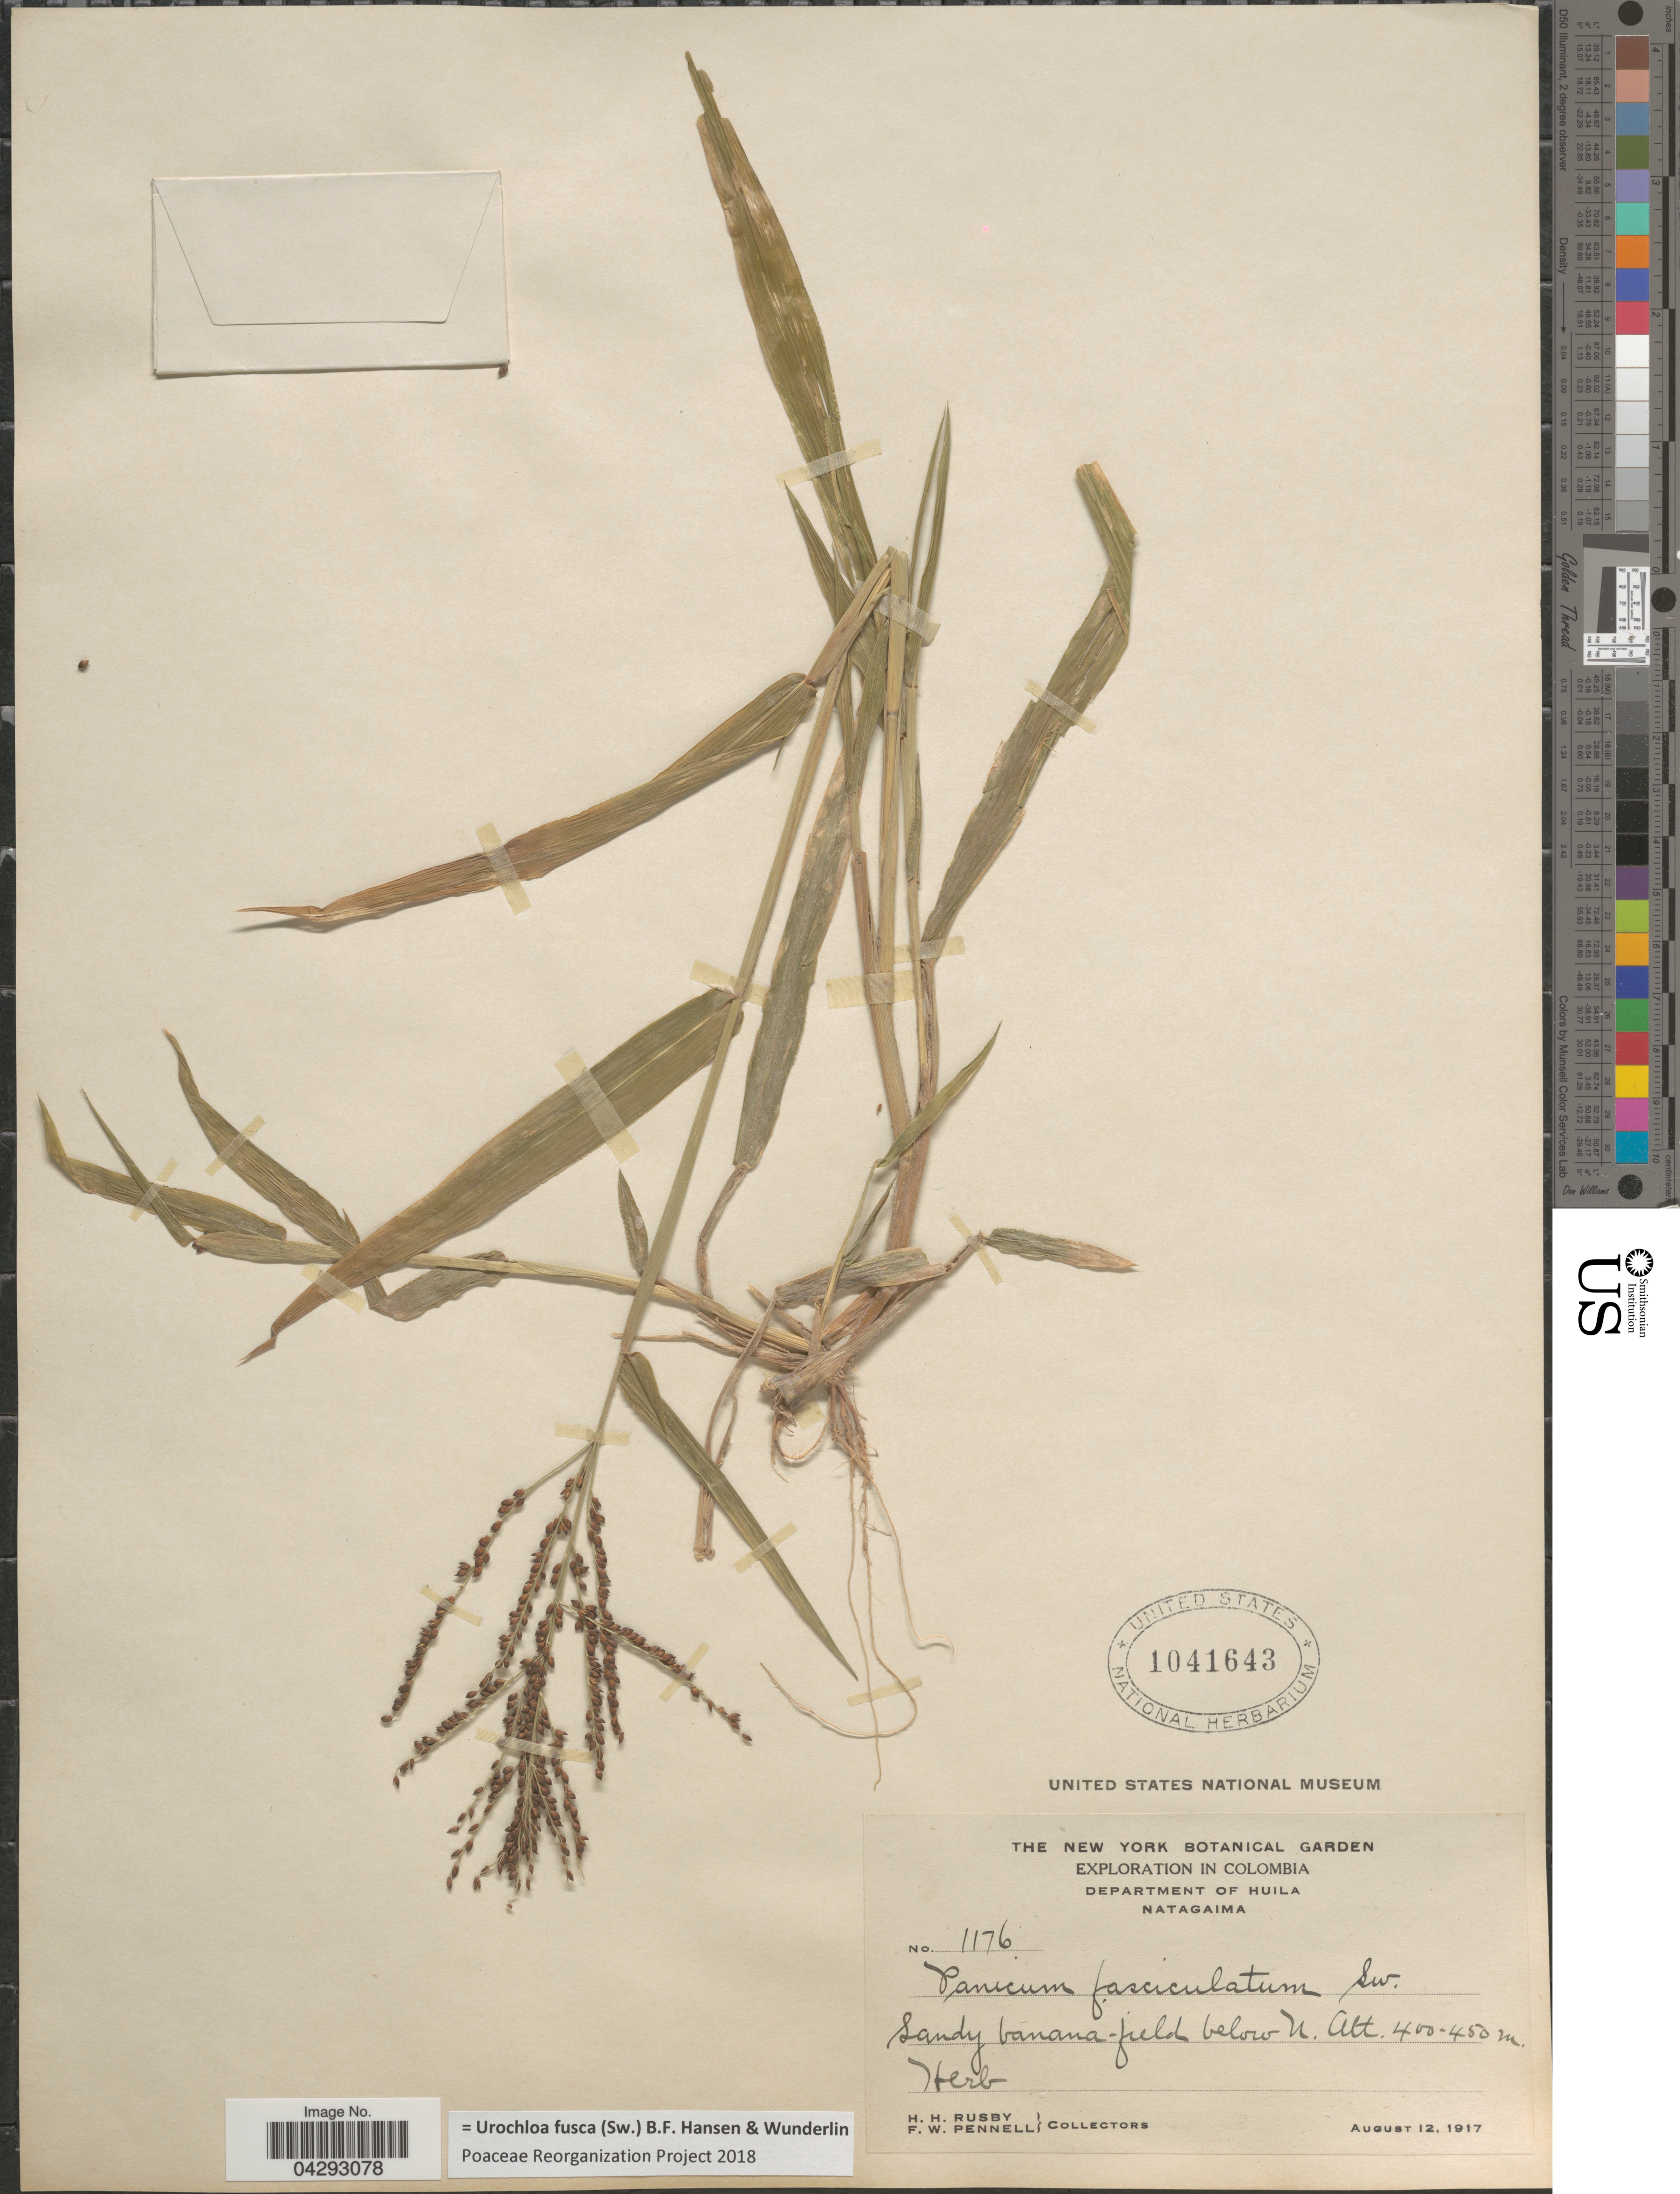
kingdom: Plantae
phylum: Tracheophyta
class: Liliopsida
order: Poales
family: Poaceae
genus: Urochloa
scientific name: Urochloa fusca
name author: (Sw.) B.F. Hansen & Wunderlin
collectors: H. H. Rusby & F. W. Pennell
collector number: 1176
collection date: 1917-08-12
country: Colombia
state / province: Huila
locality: Exploration in Colombia. Department of Huila. Natagaima. Sandy banana field below N.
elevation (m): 400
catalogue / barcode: US 1041643